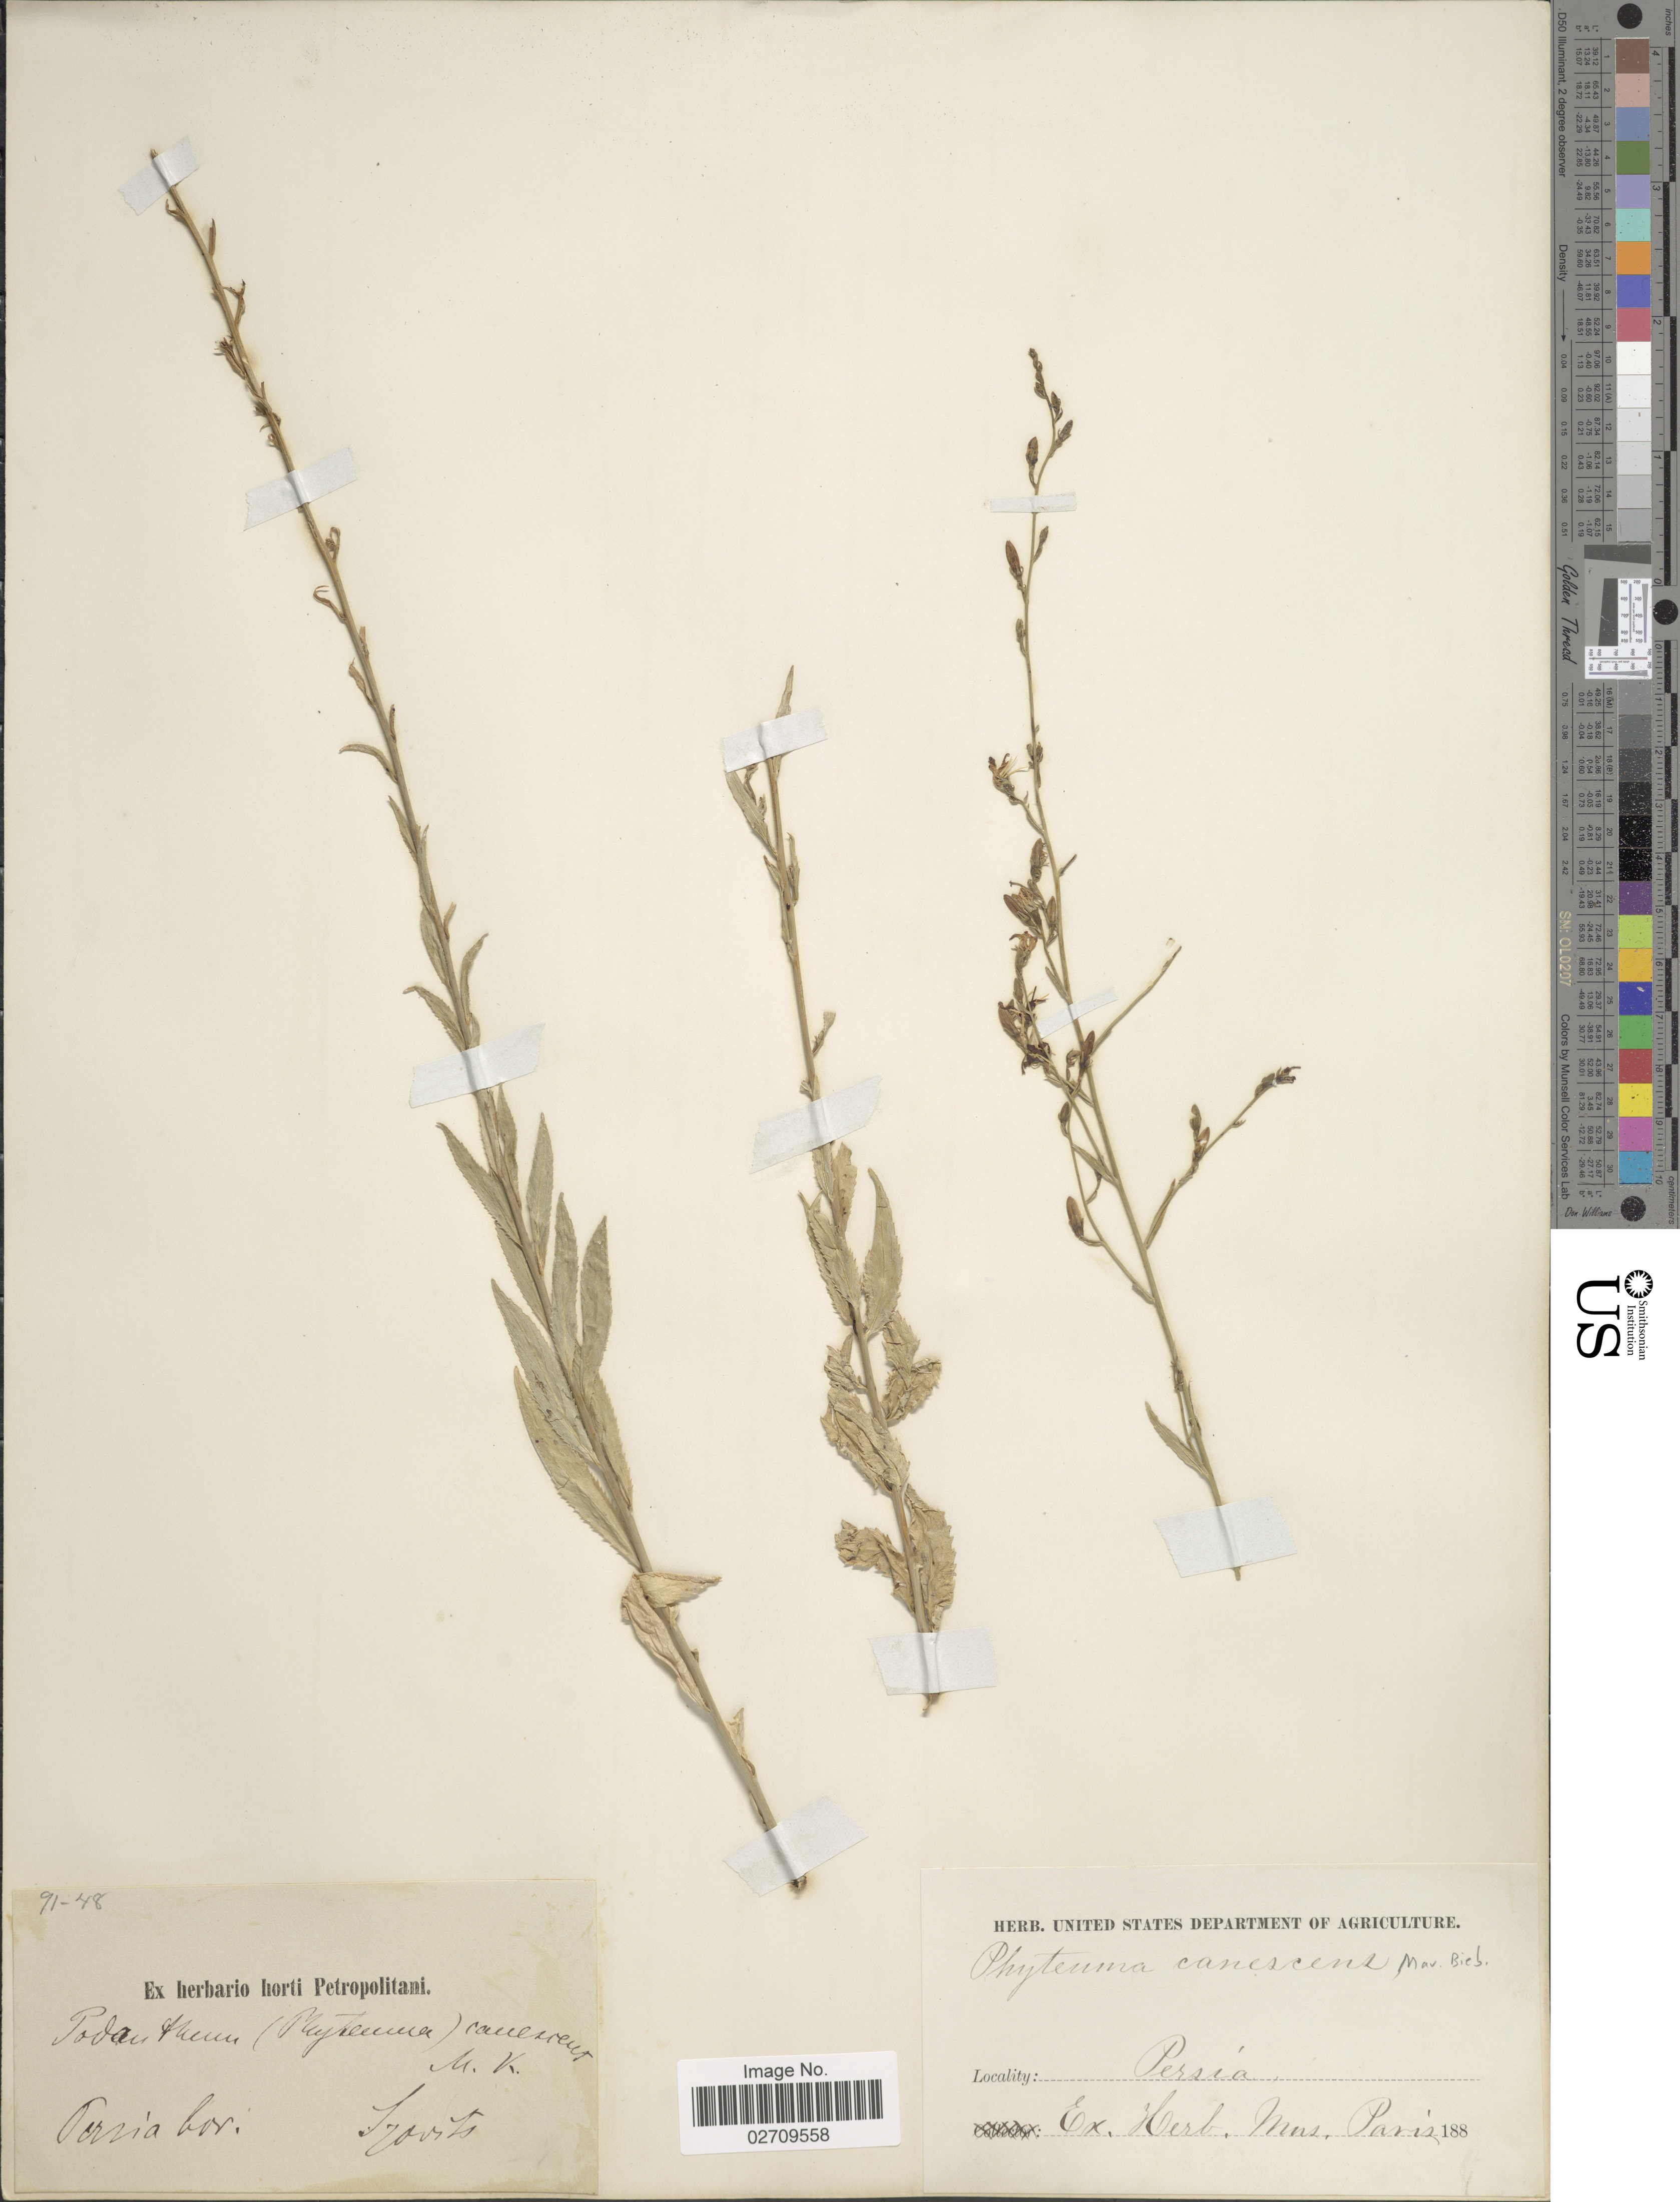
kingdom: Plantae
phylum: Tracheophyta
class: Magnoliopsida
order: Asterales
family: Campanulaceae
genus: Asyneuma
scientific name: Asyneuma canescens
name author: (Waldst. & Kit.) Griseb. & Schenk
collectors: Szovits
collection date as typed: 188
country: Iran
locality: Persia bor.